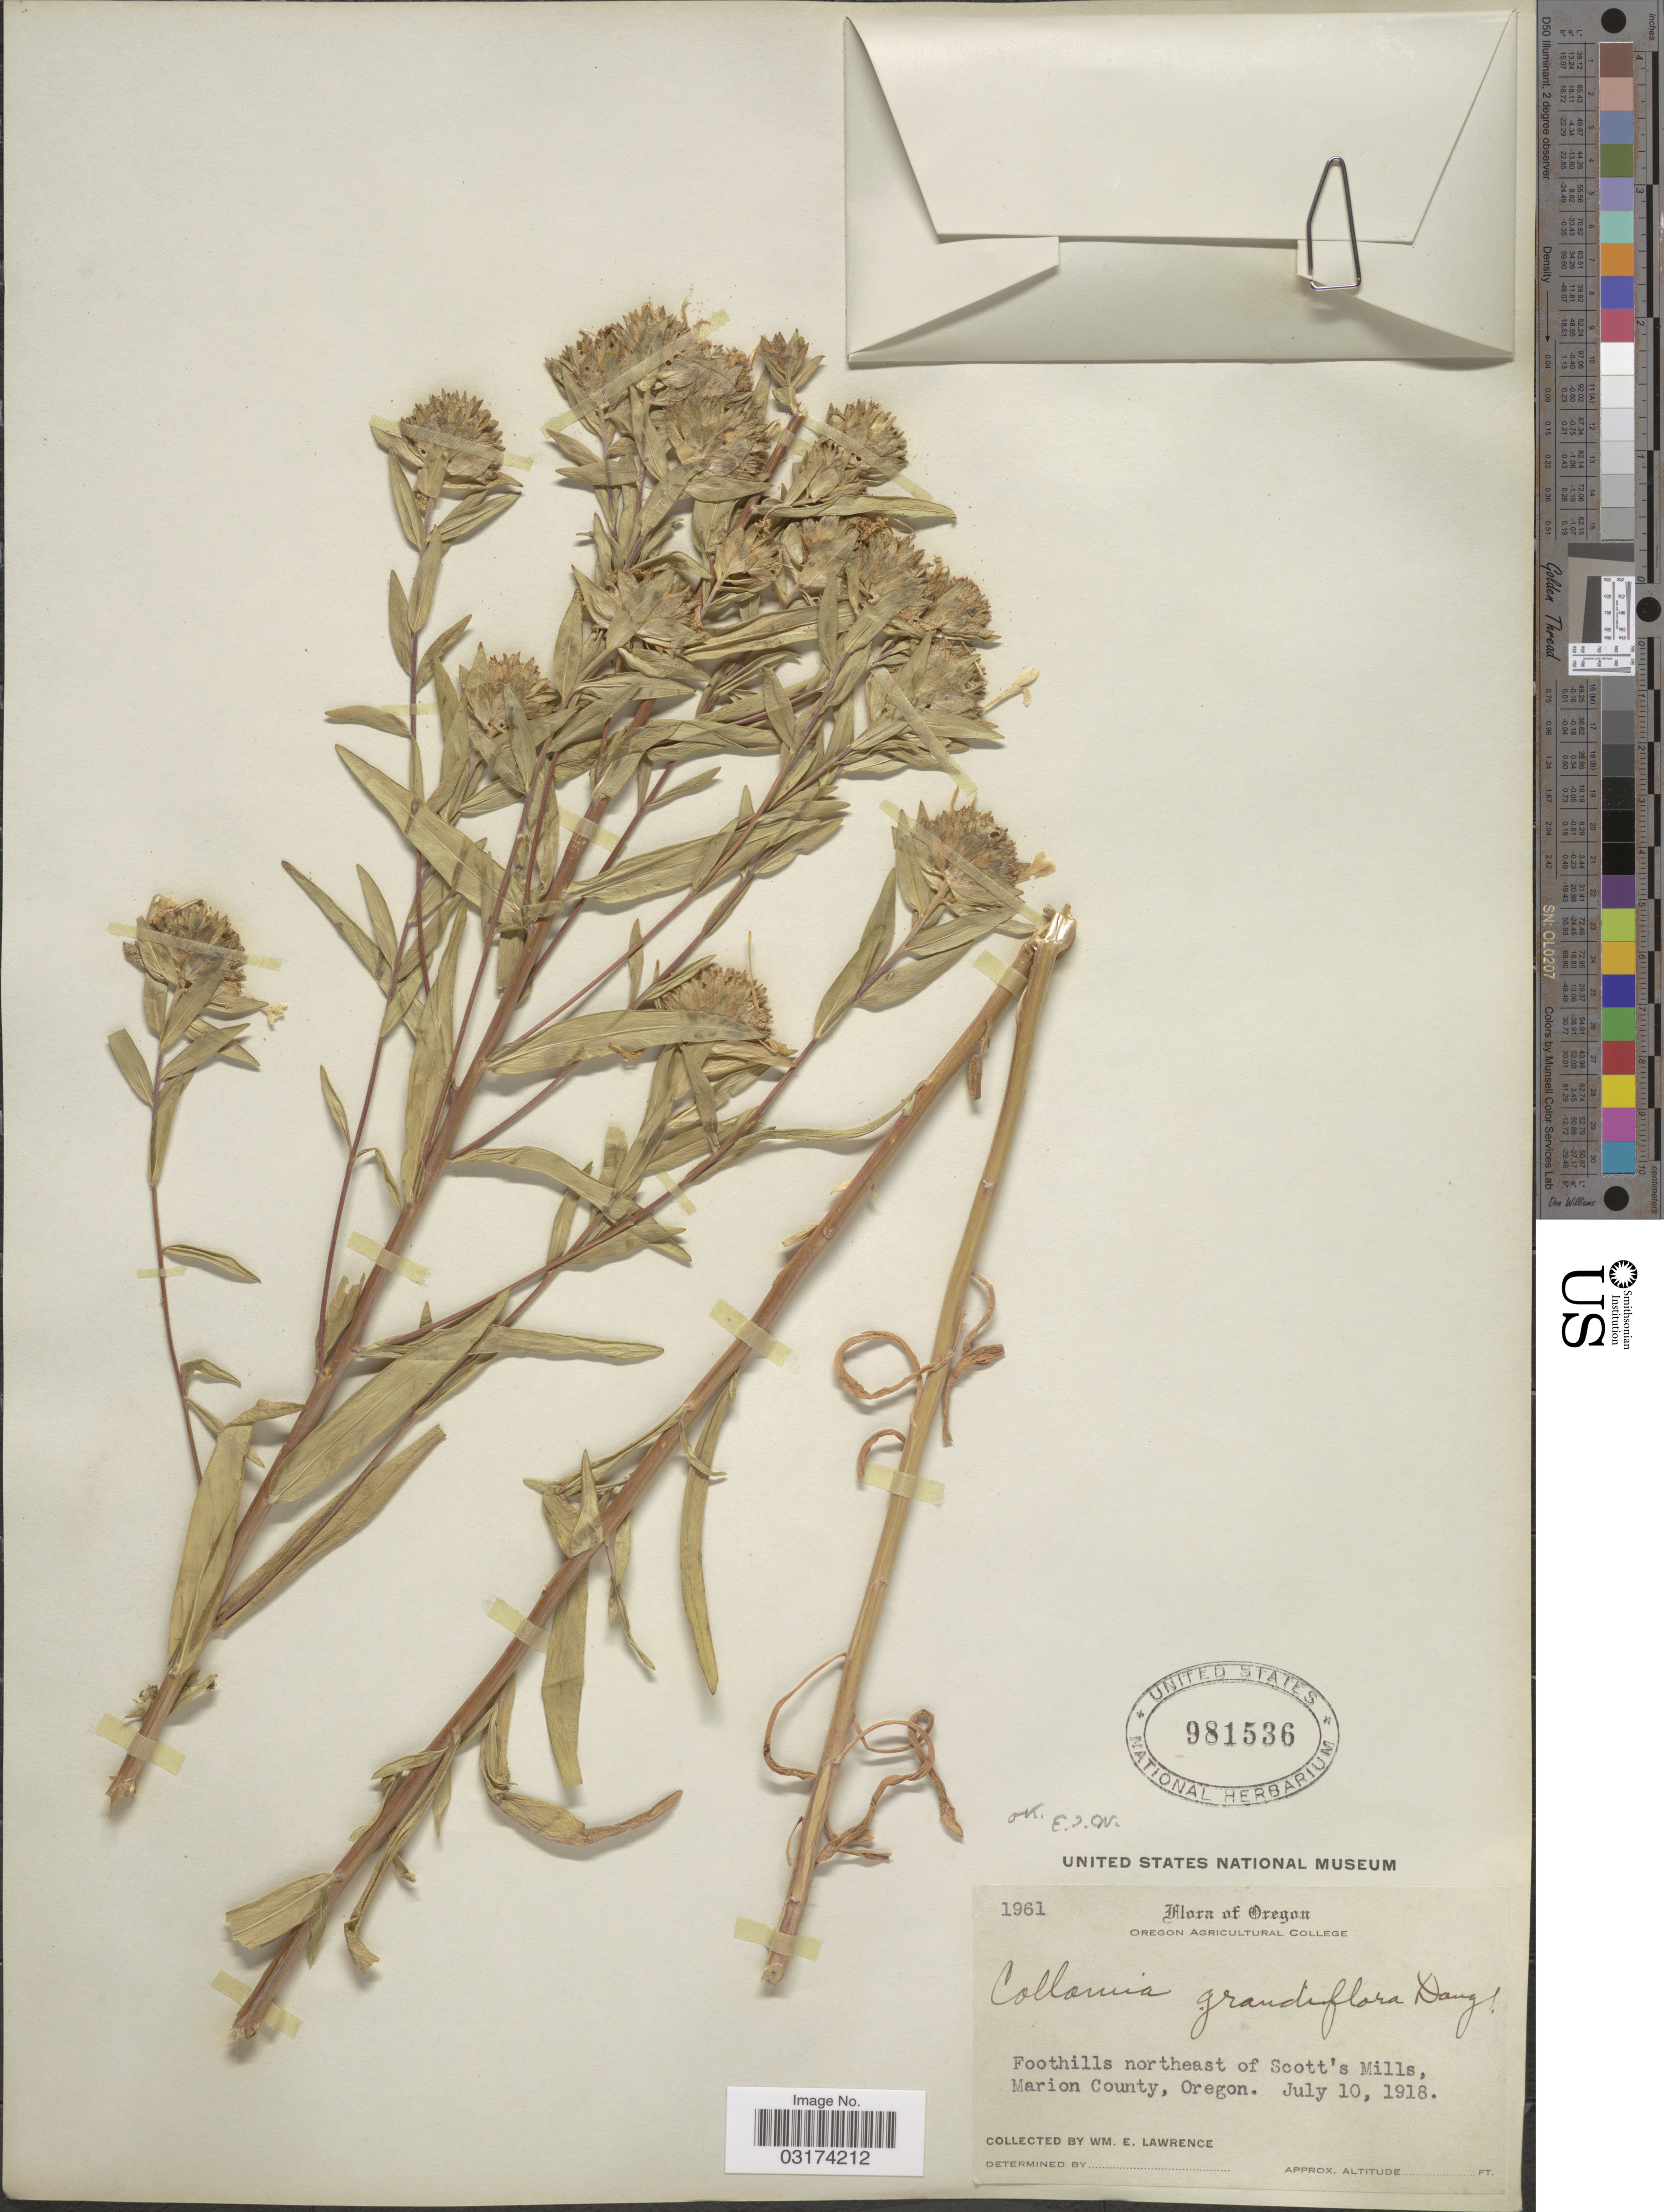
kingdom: Plantae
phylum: Tracheophyta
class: Magnoliopsida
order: Ericales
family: Polemoniaceae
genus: Collomia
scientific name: Collomia grandiflora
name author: Douglas ex Lindl.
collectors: W. Lawrence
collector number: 1961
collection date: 1918-07-10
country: United States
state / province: Oregon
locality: Foothills northeast of Scott's Mills, Marion County, Oregon.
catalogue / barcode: US 981536